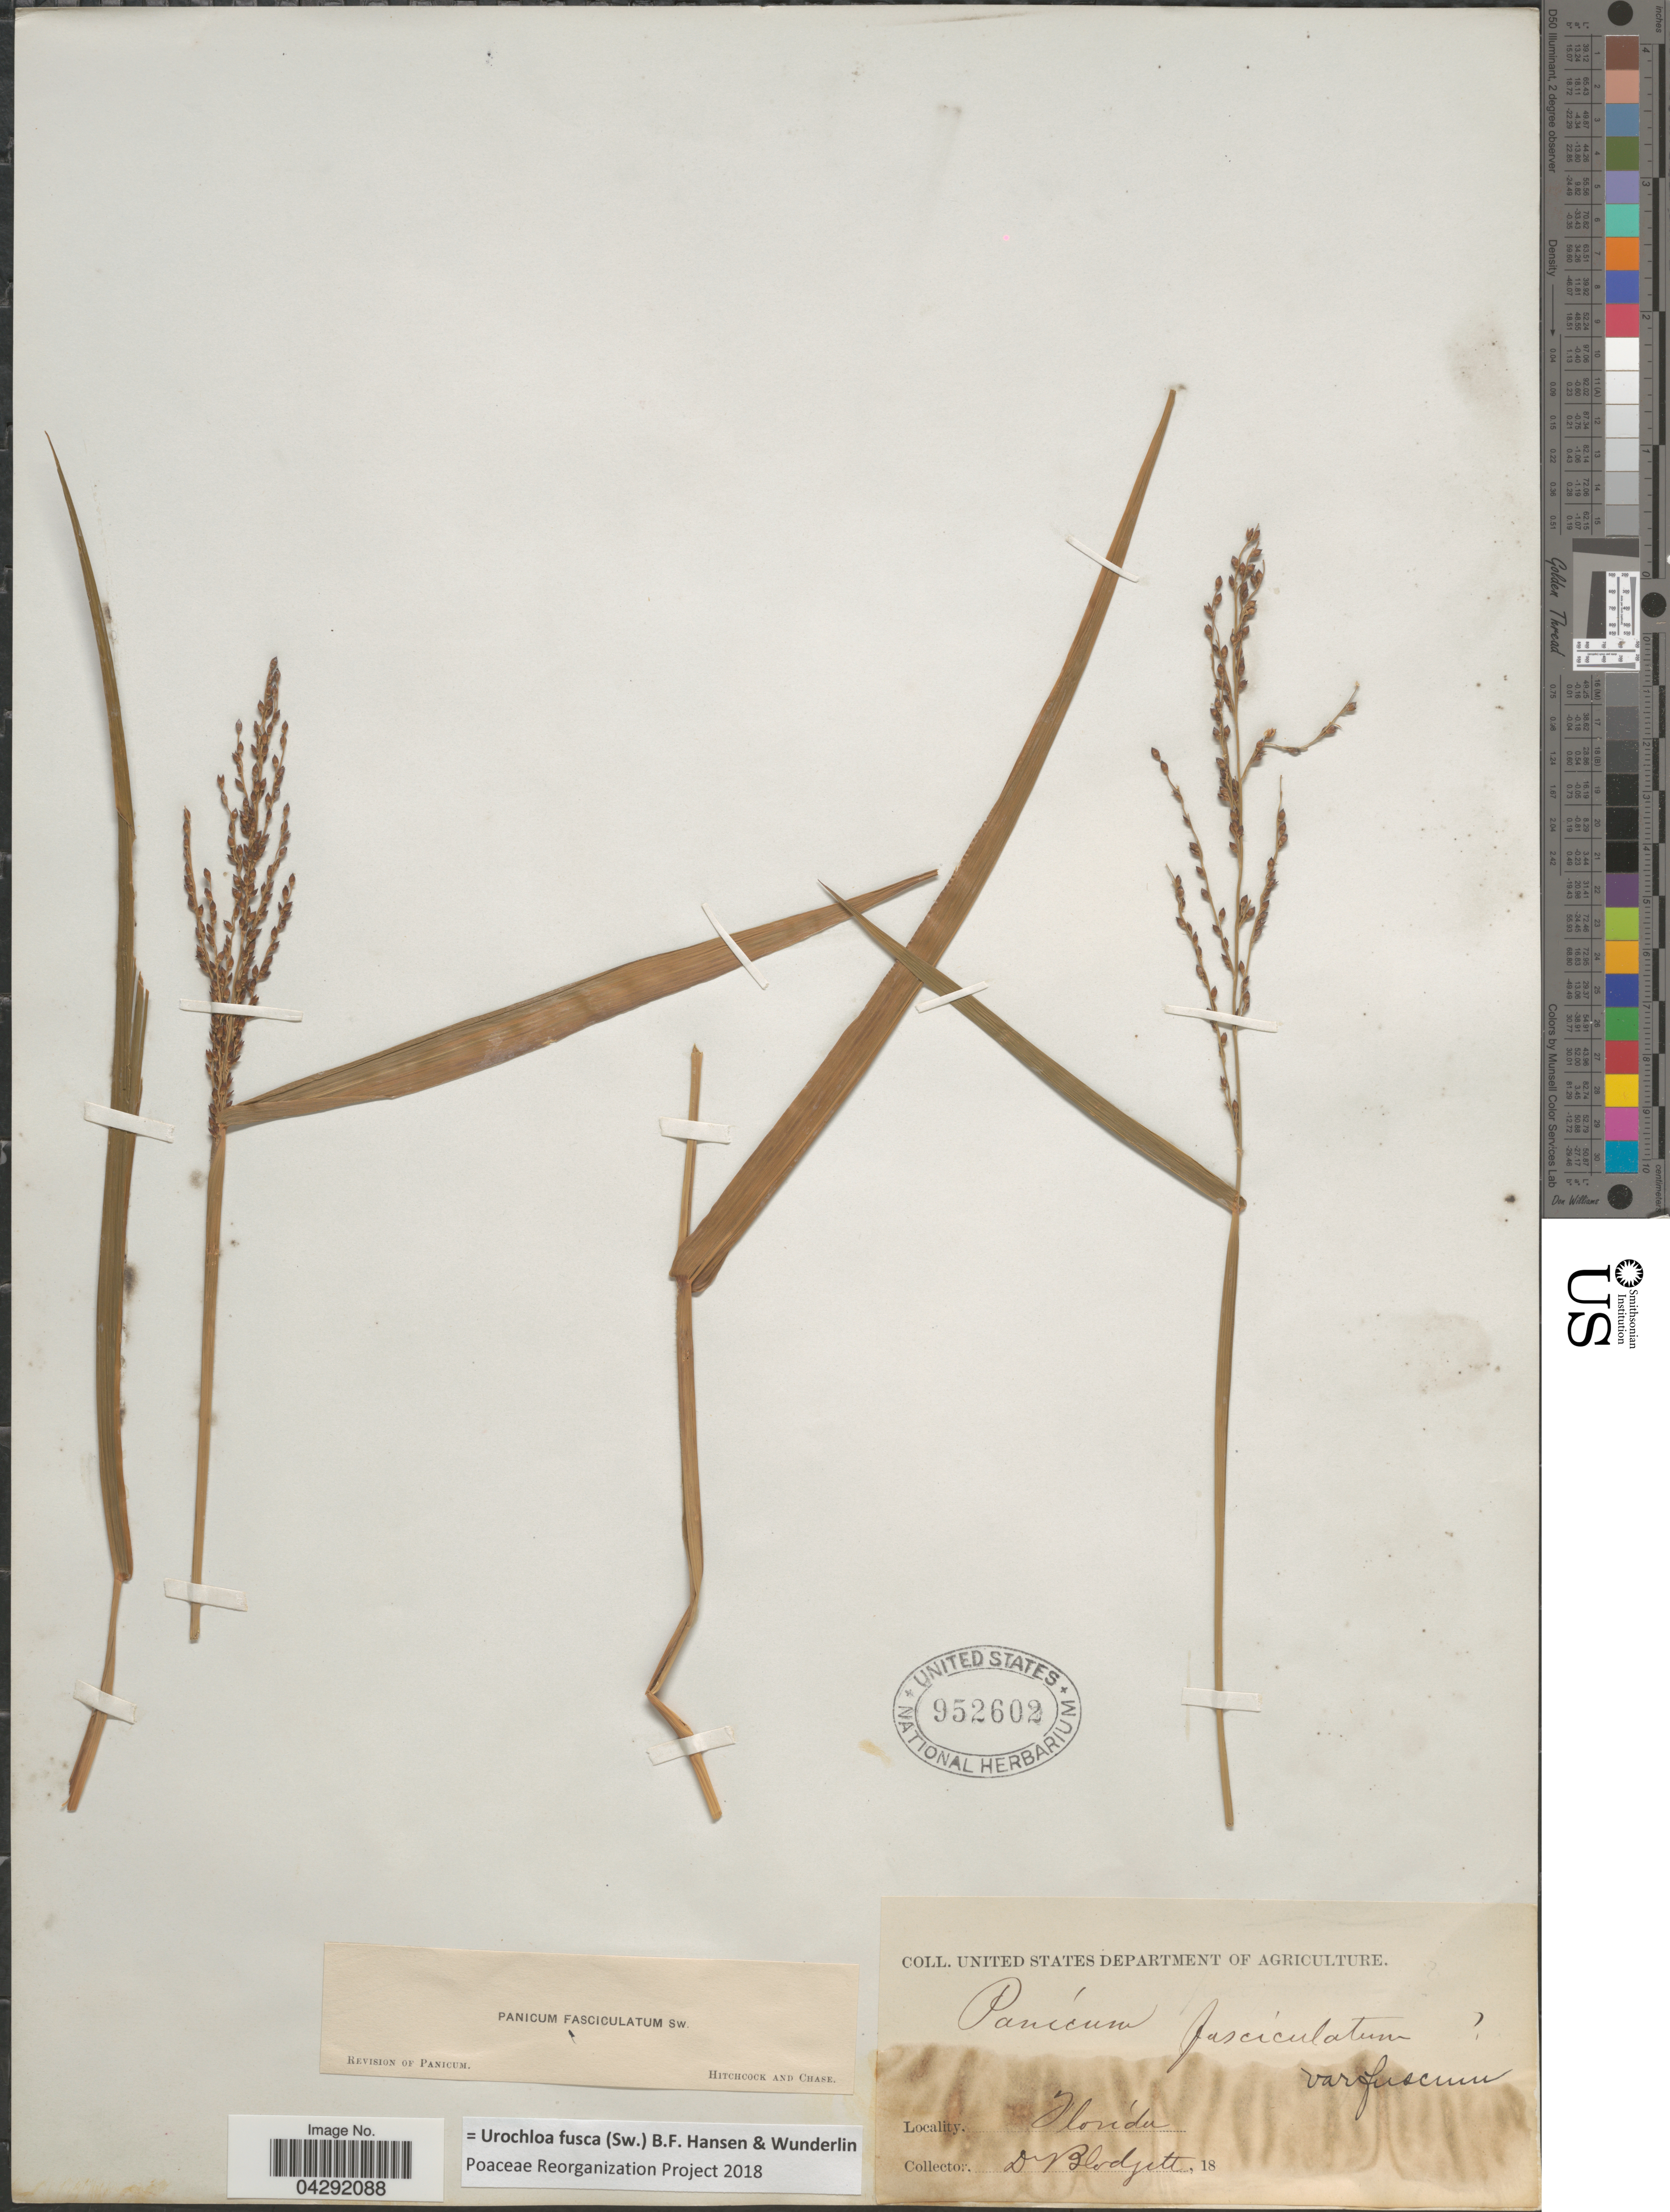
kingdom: Plantae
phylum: Tracheophyta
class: Liliopsida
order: Poales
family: Poaceae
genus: Urochloa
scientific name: Urochloa fusca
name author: (Sw.) B.F. Hansen & Wunderlin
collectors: -. Blodgett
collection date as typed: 18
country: United States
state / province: Florida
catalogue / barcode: US 952602